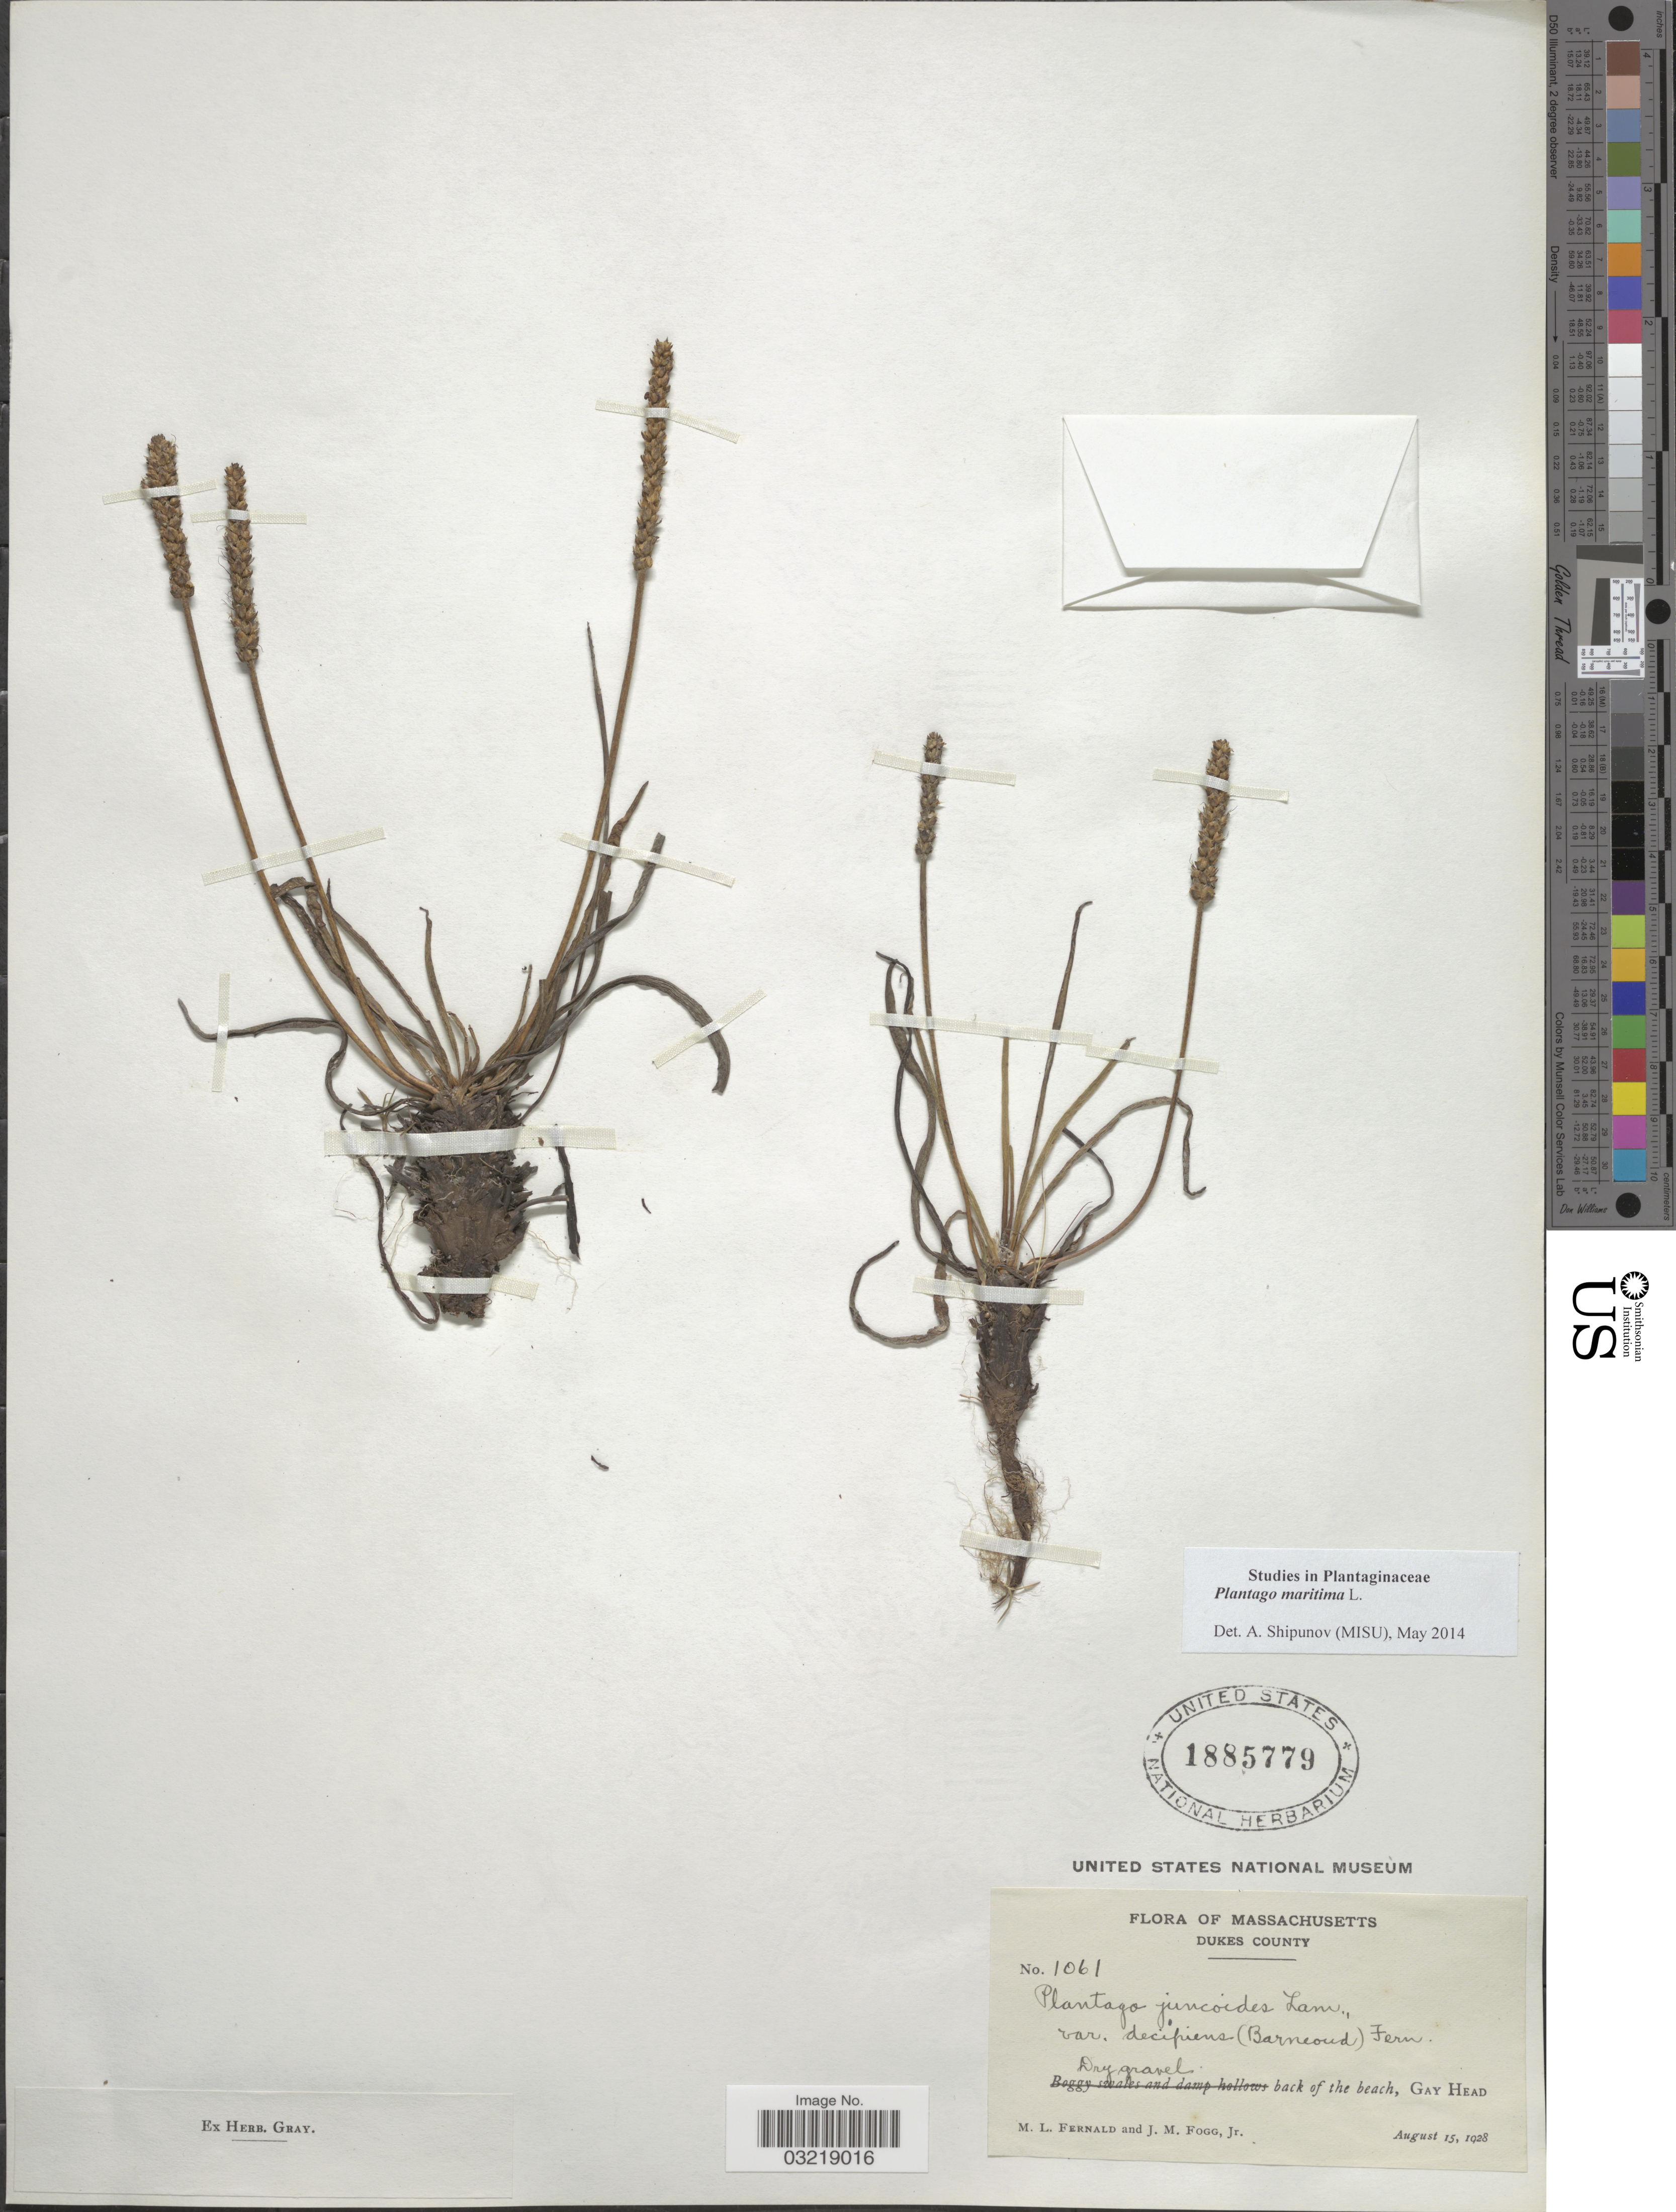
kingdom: Plantae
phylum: Tracheophyta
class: Magnoliopsida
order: Lamiales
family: Plantaginaceae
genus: Plantago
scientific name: Plantago maritima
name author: L.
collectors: M. L. Fernald & J. Fogg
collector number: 1061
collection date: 1928-08-15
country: United States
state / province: Massachusetts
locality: Dukes County. Dry gravel back of the beach, Gay Head.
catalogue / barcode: US 1885779